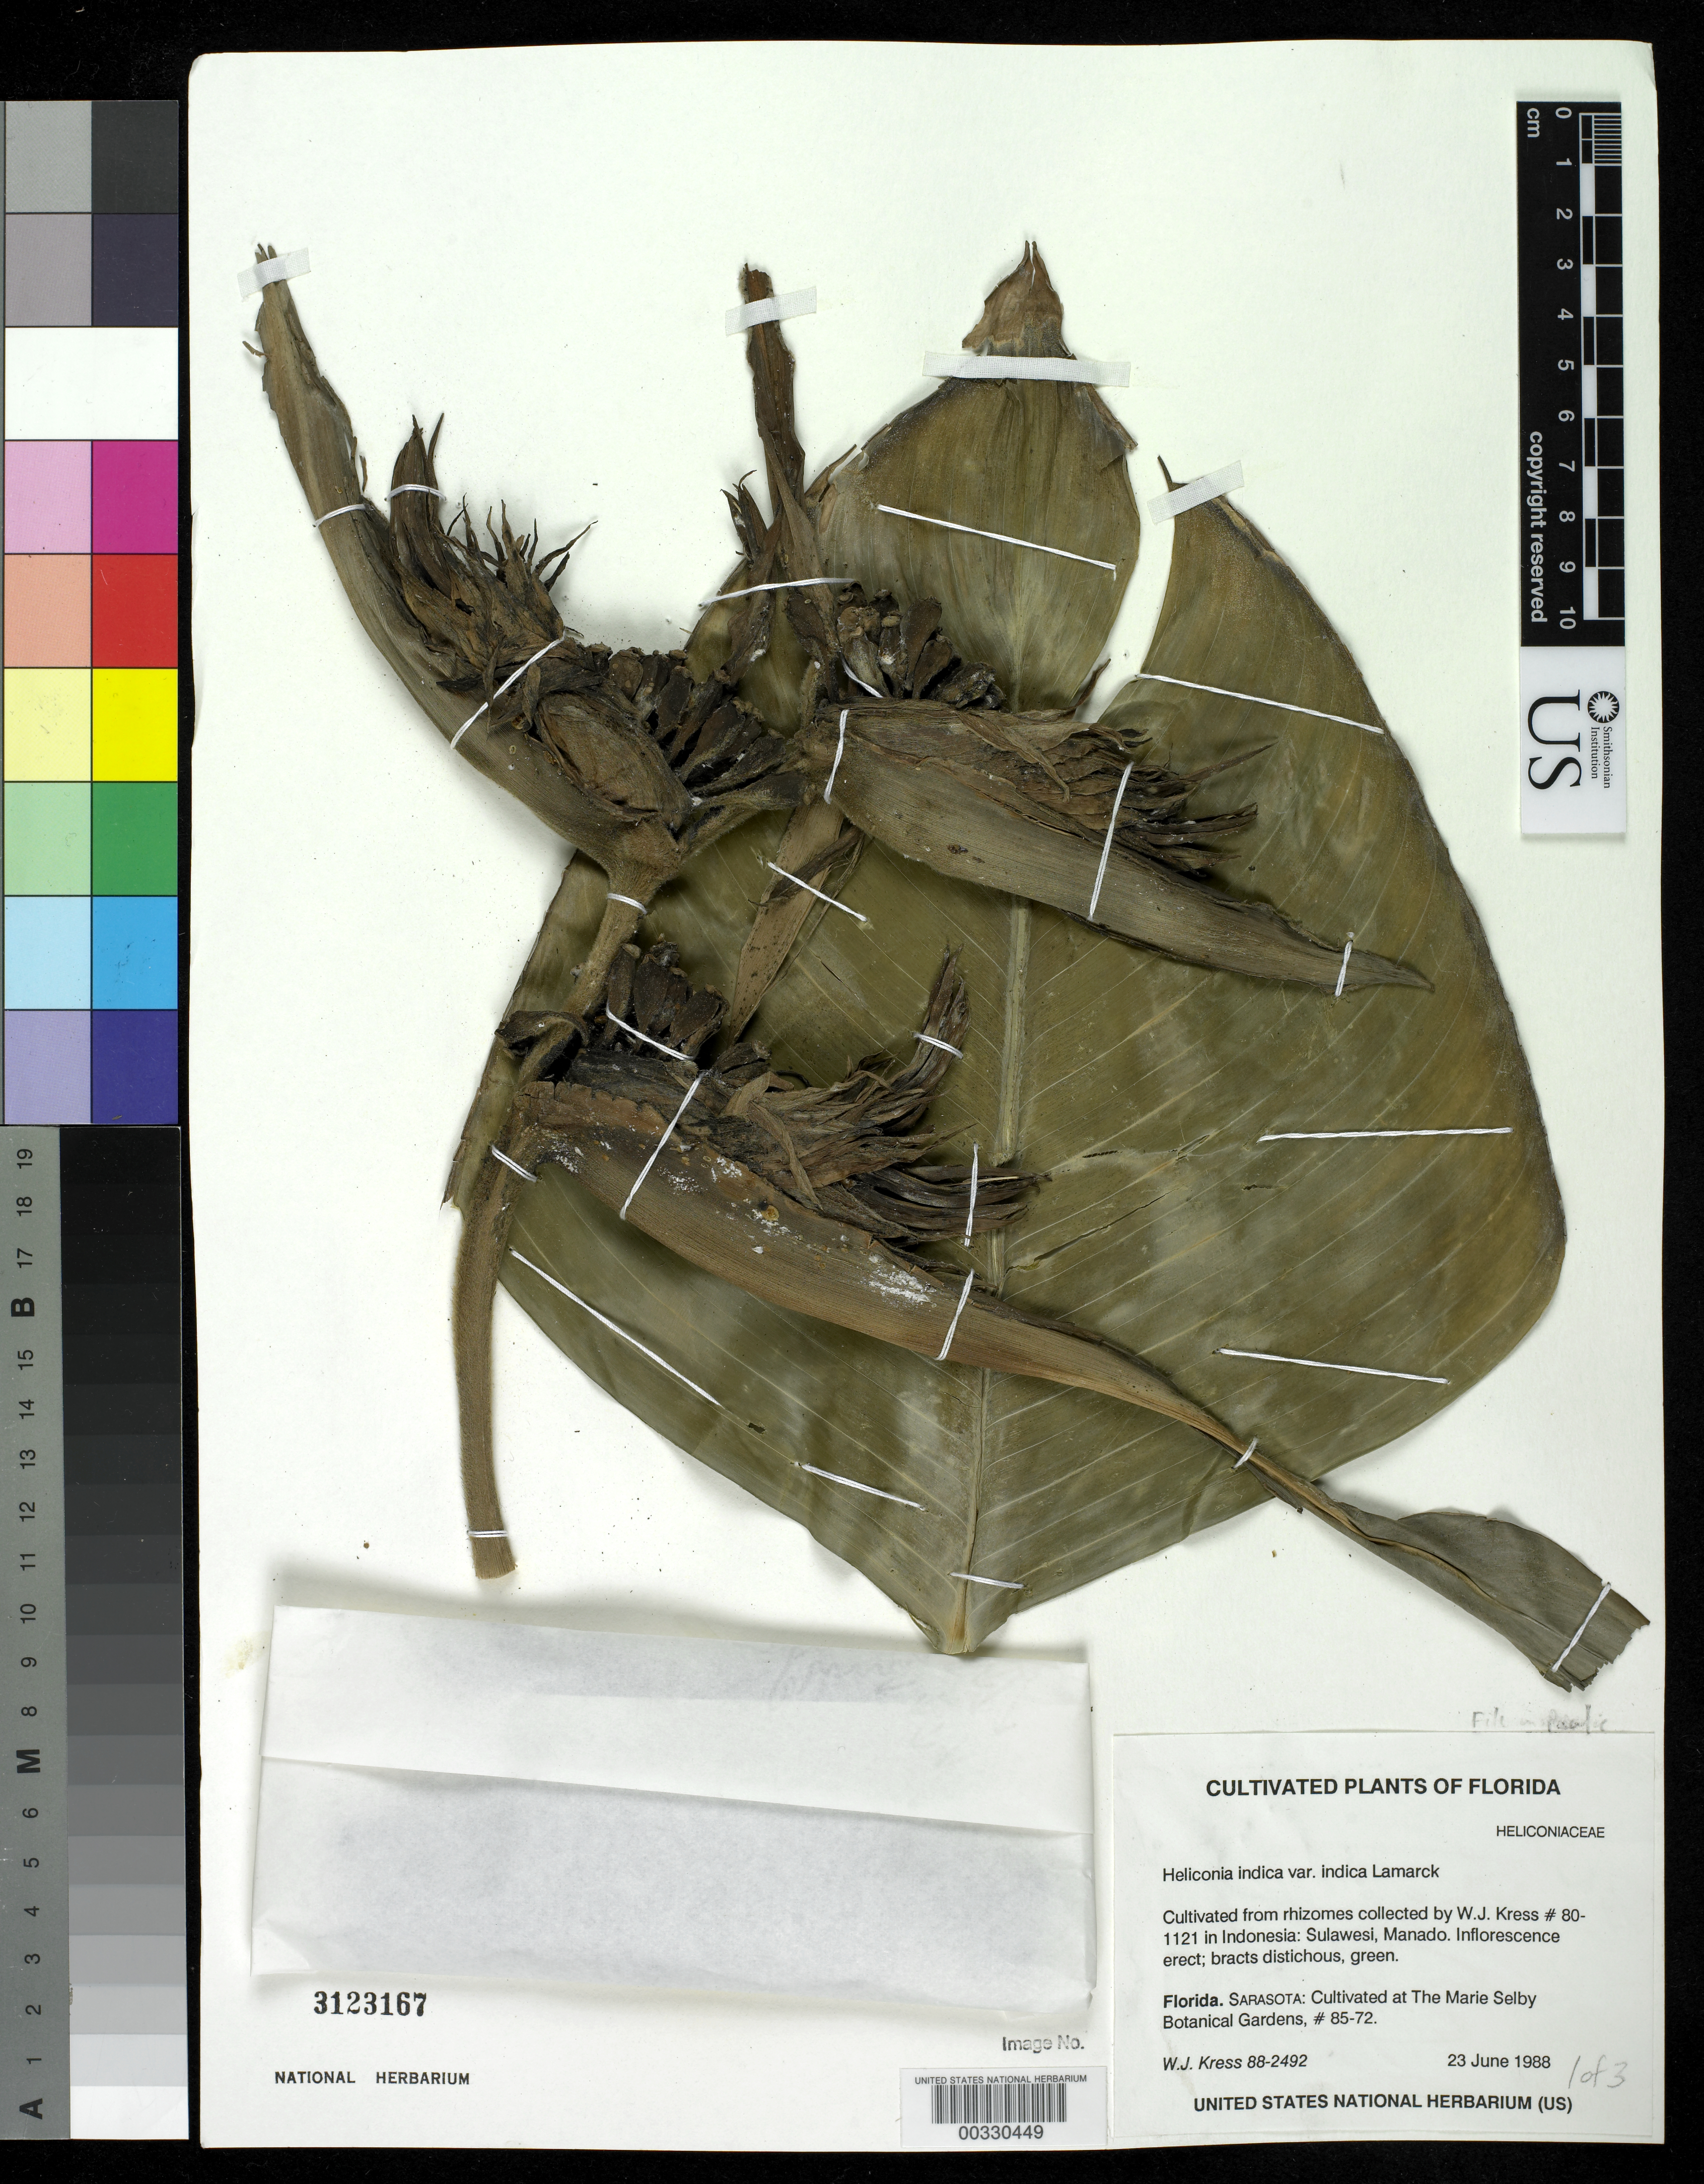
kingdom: Plantae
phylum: Tracheophyta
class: Liliopsida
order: Zingiberales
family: Heliconiaceae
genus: Heliconia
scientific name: Heliconia indica var. indica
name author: Lam.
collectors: W. J. Kress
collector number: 88-2492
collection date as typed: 23 Jun 1988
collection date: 1988-06-23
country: Indonesia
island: Celebes Island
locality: Sulawesi, manado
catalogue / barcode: US 3123167